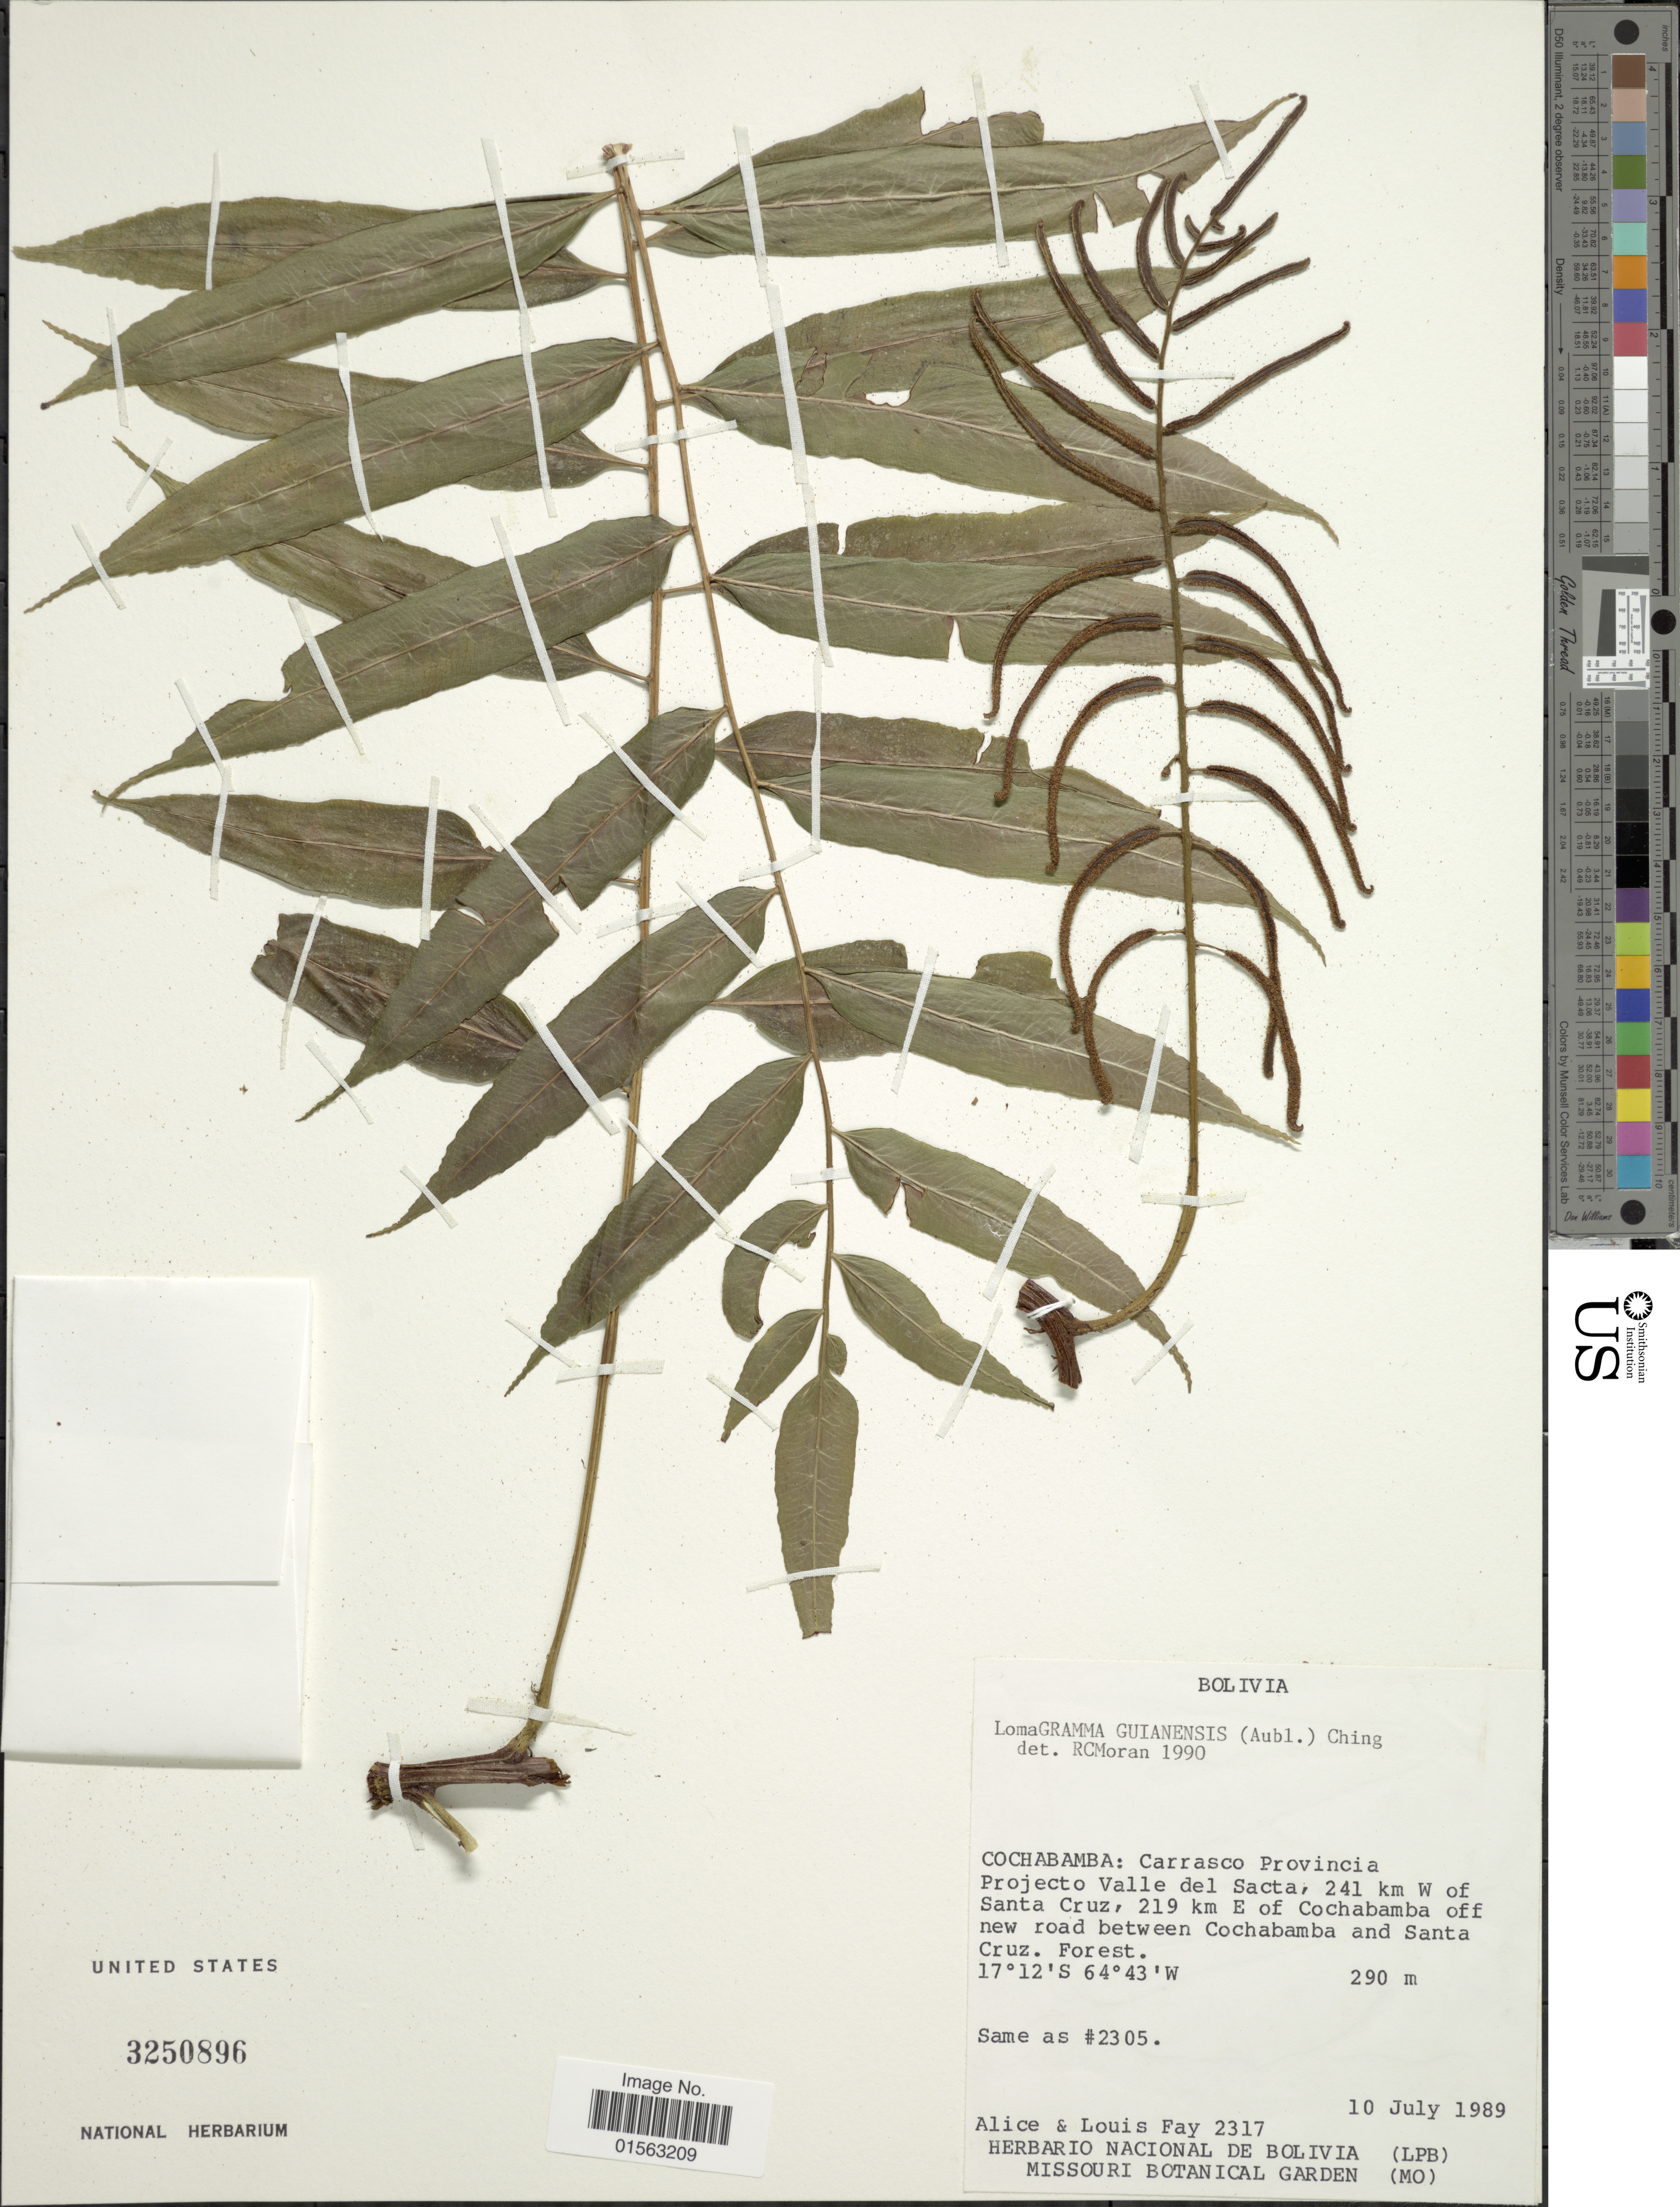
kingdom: Plantae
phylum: Tracheophyta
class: Polypodiopsida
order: Polypodiales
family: Dryopteridaceae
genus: Mickelia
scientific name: Mickelia guianensis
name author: (Aubl.) R.C. Moran et al.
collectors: A. Fay & L. Fay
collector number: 2317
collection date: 1989-07-10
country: Bolivia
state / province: Cochabamba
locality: Carrasco Provincia, Projecto Valle del Sacta, 241 km W of Santa Cruz, 219 km E of Cochamba off new road between Cochamba and Santa Cruz, forest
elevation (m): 290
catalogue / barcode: US 3250896